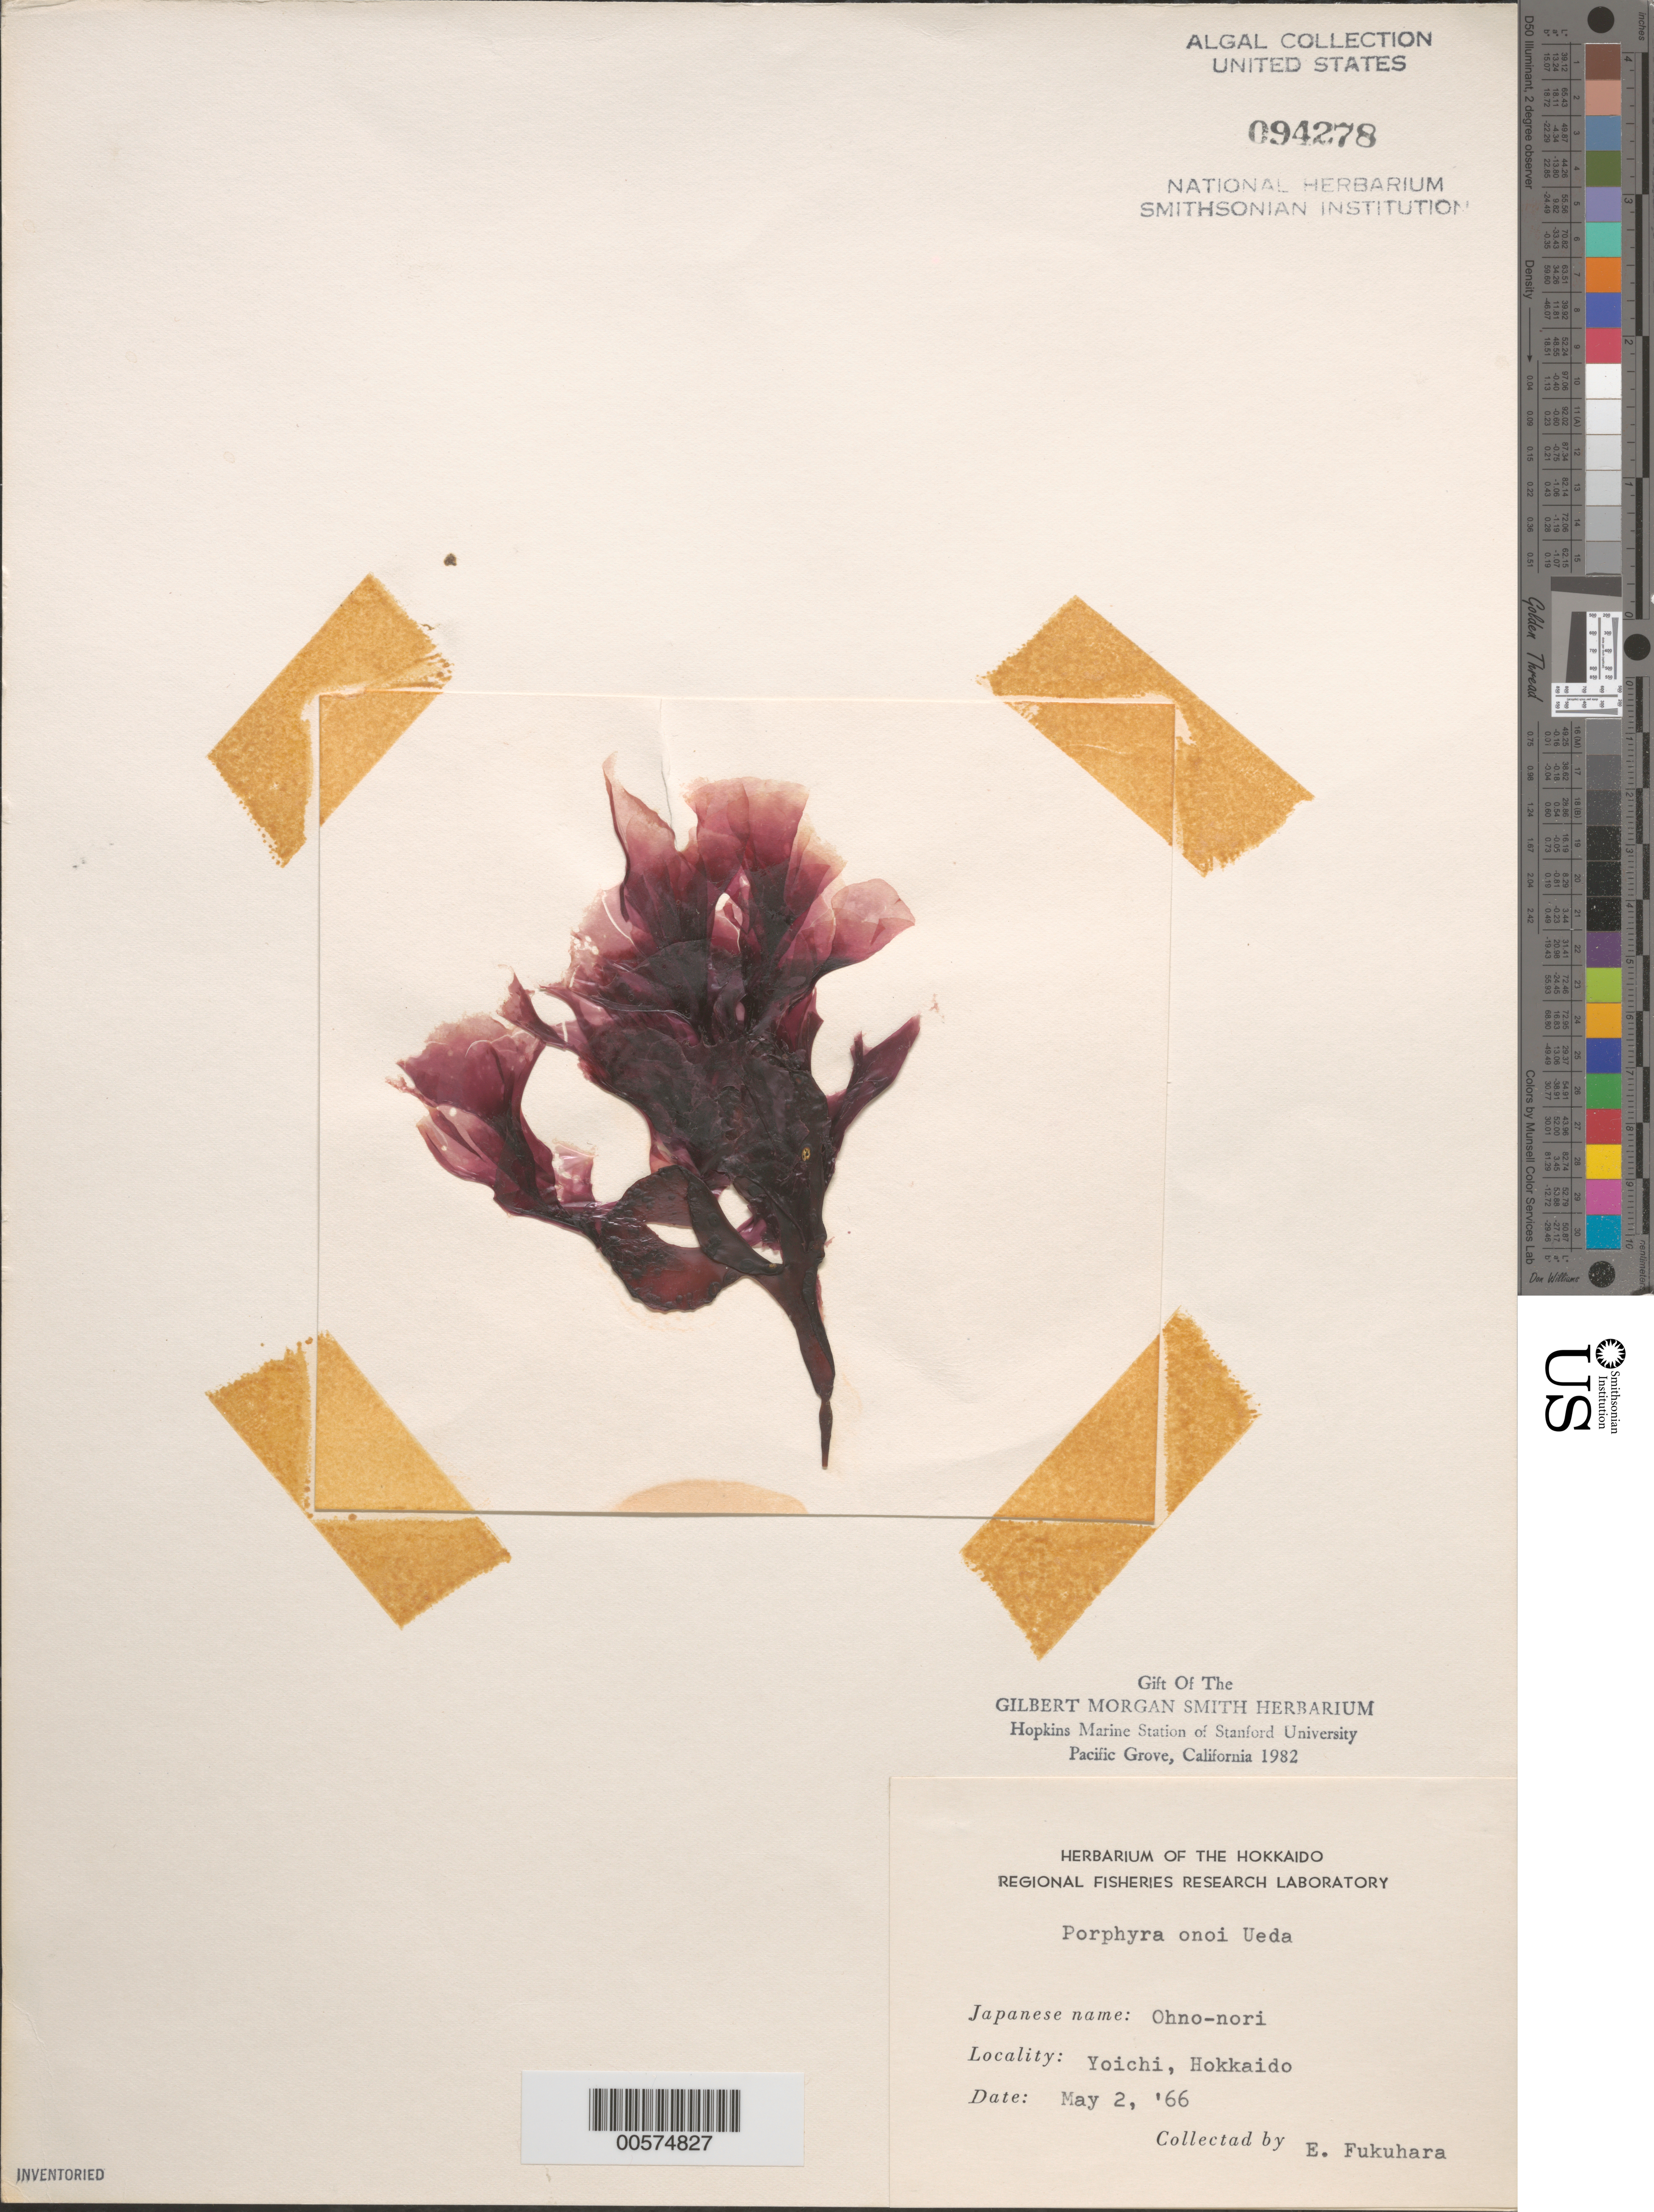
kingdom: Plantae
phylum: Rhodophyta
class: Bangiophyceae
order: Bangiales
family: Bangiaceae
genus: Porphyra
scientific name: Porphyra onoi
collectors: E. Fukuhara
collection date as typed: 02 May 1966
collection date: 1966-05-02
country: Japan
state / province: Hokkaido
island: Hokkaido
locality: Yoichi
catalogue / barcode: US 94278